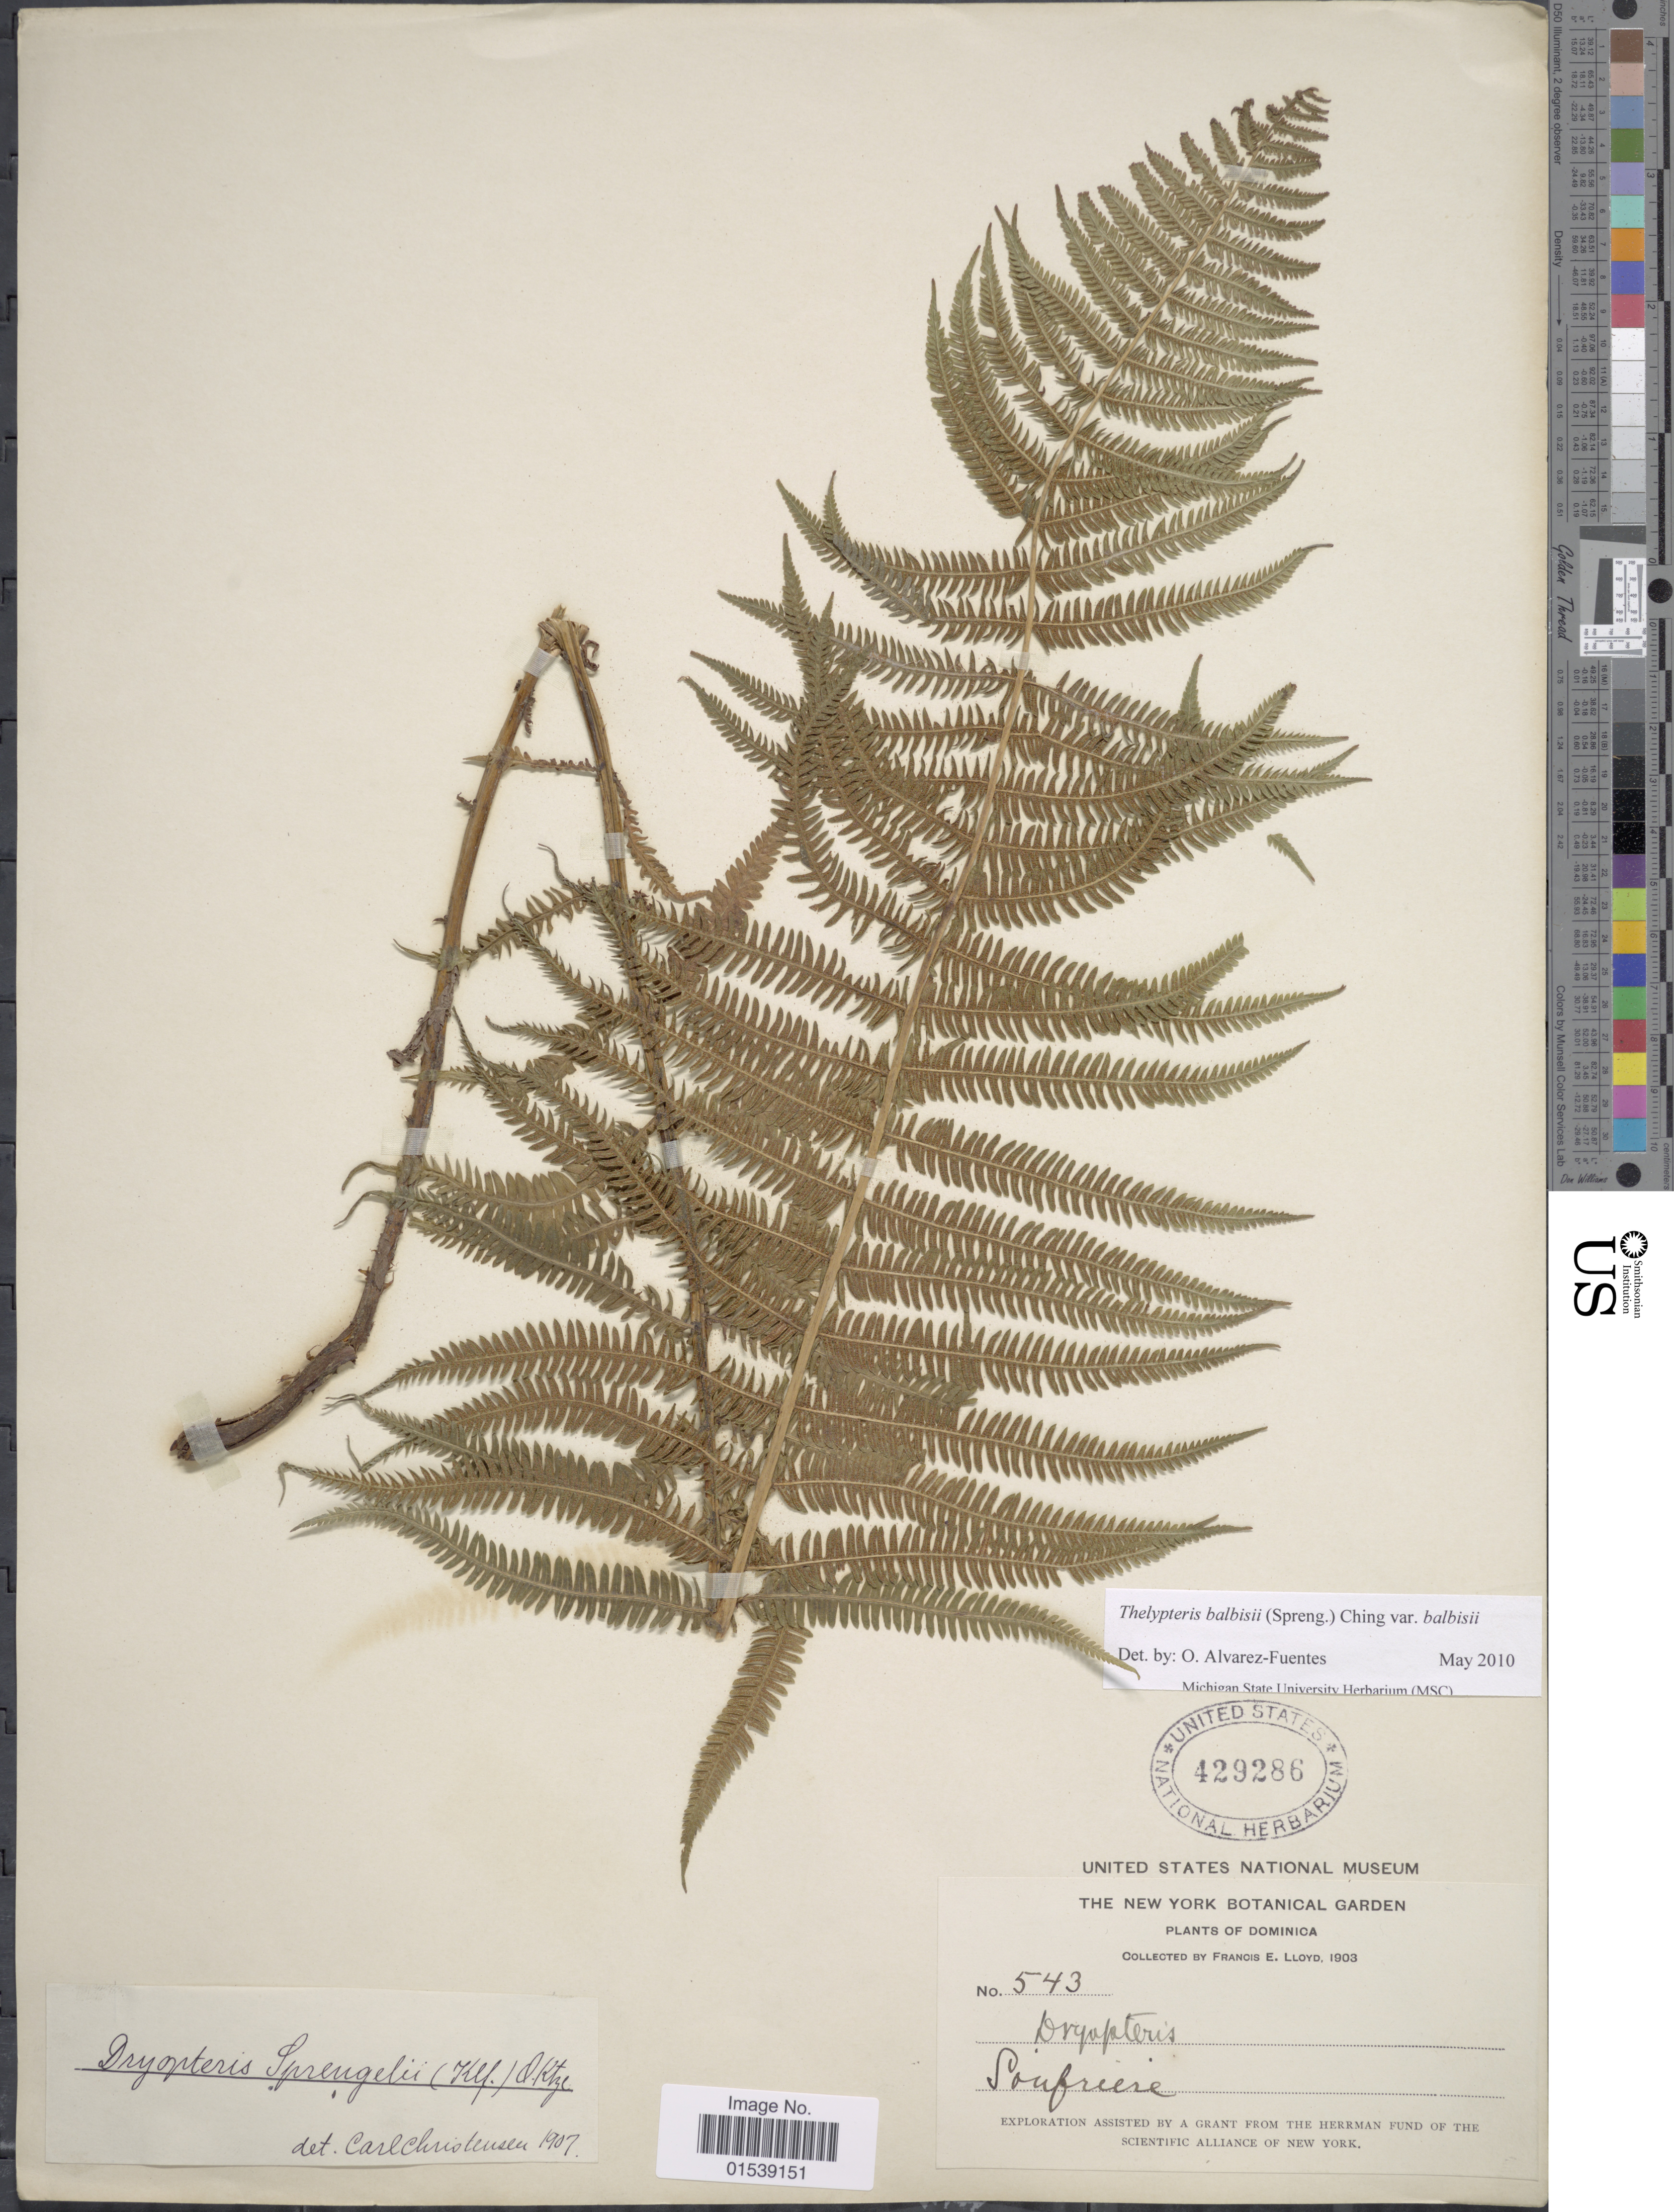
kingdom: Plantae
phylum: Tracheophyta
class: Polypodiopsida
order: Polypodiales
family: Thelypteridaceae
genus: Amauropelta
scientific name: Amauropelta balbisii (Spreng.) comb. nov., ined. 2015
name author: (Spreng.)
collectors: Lloyd, C. E.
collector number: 543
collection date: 1903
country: Dominica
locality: Soufriere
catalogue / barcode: US 429286